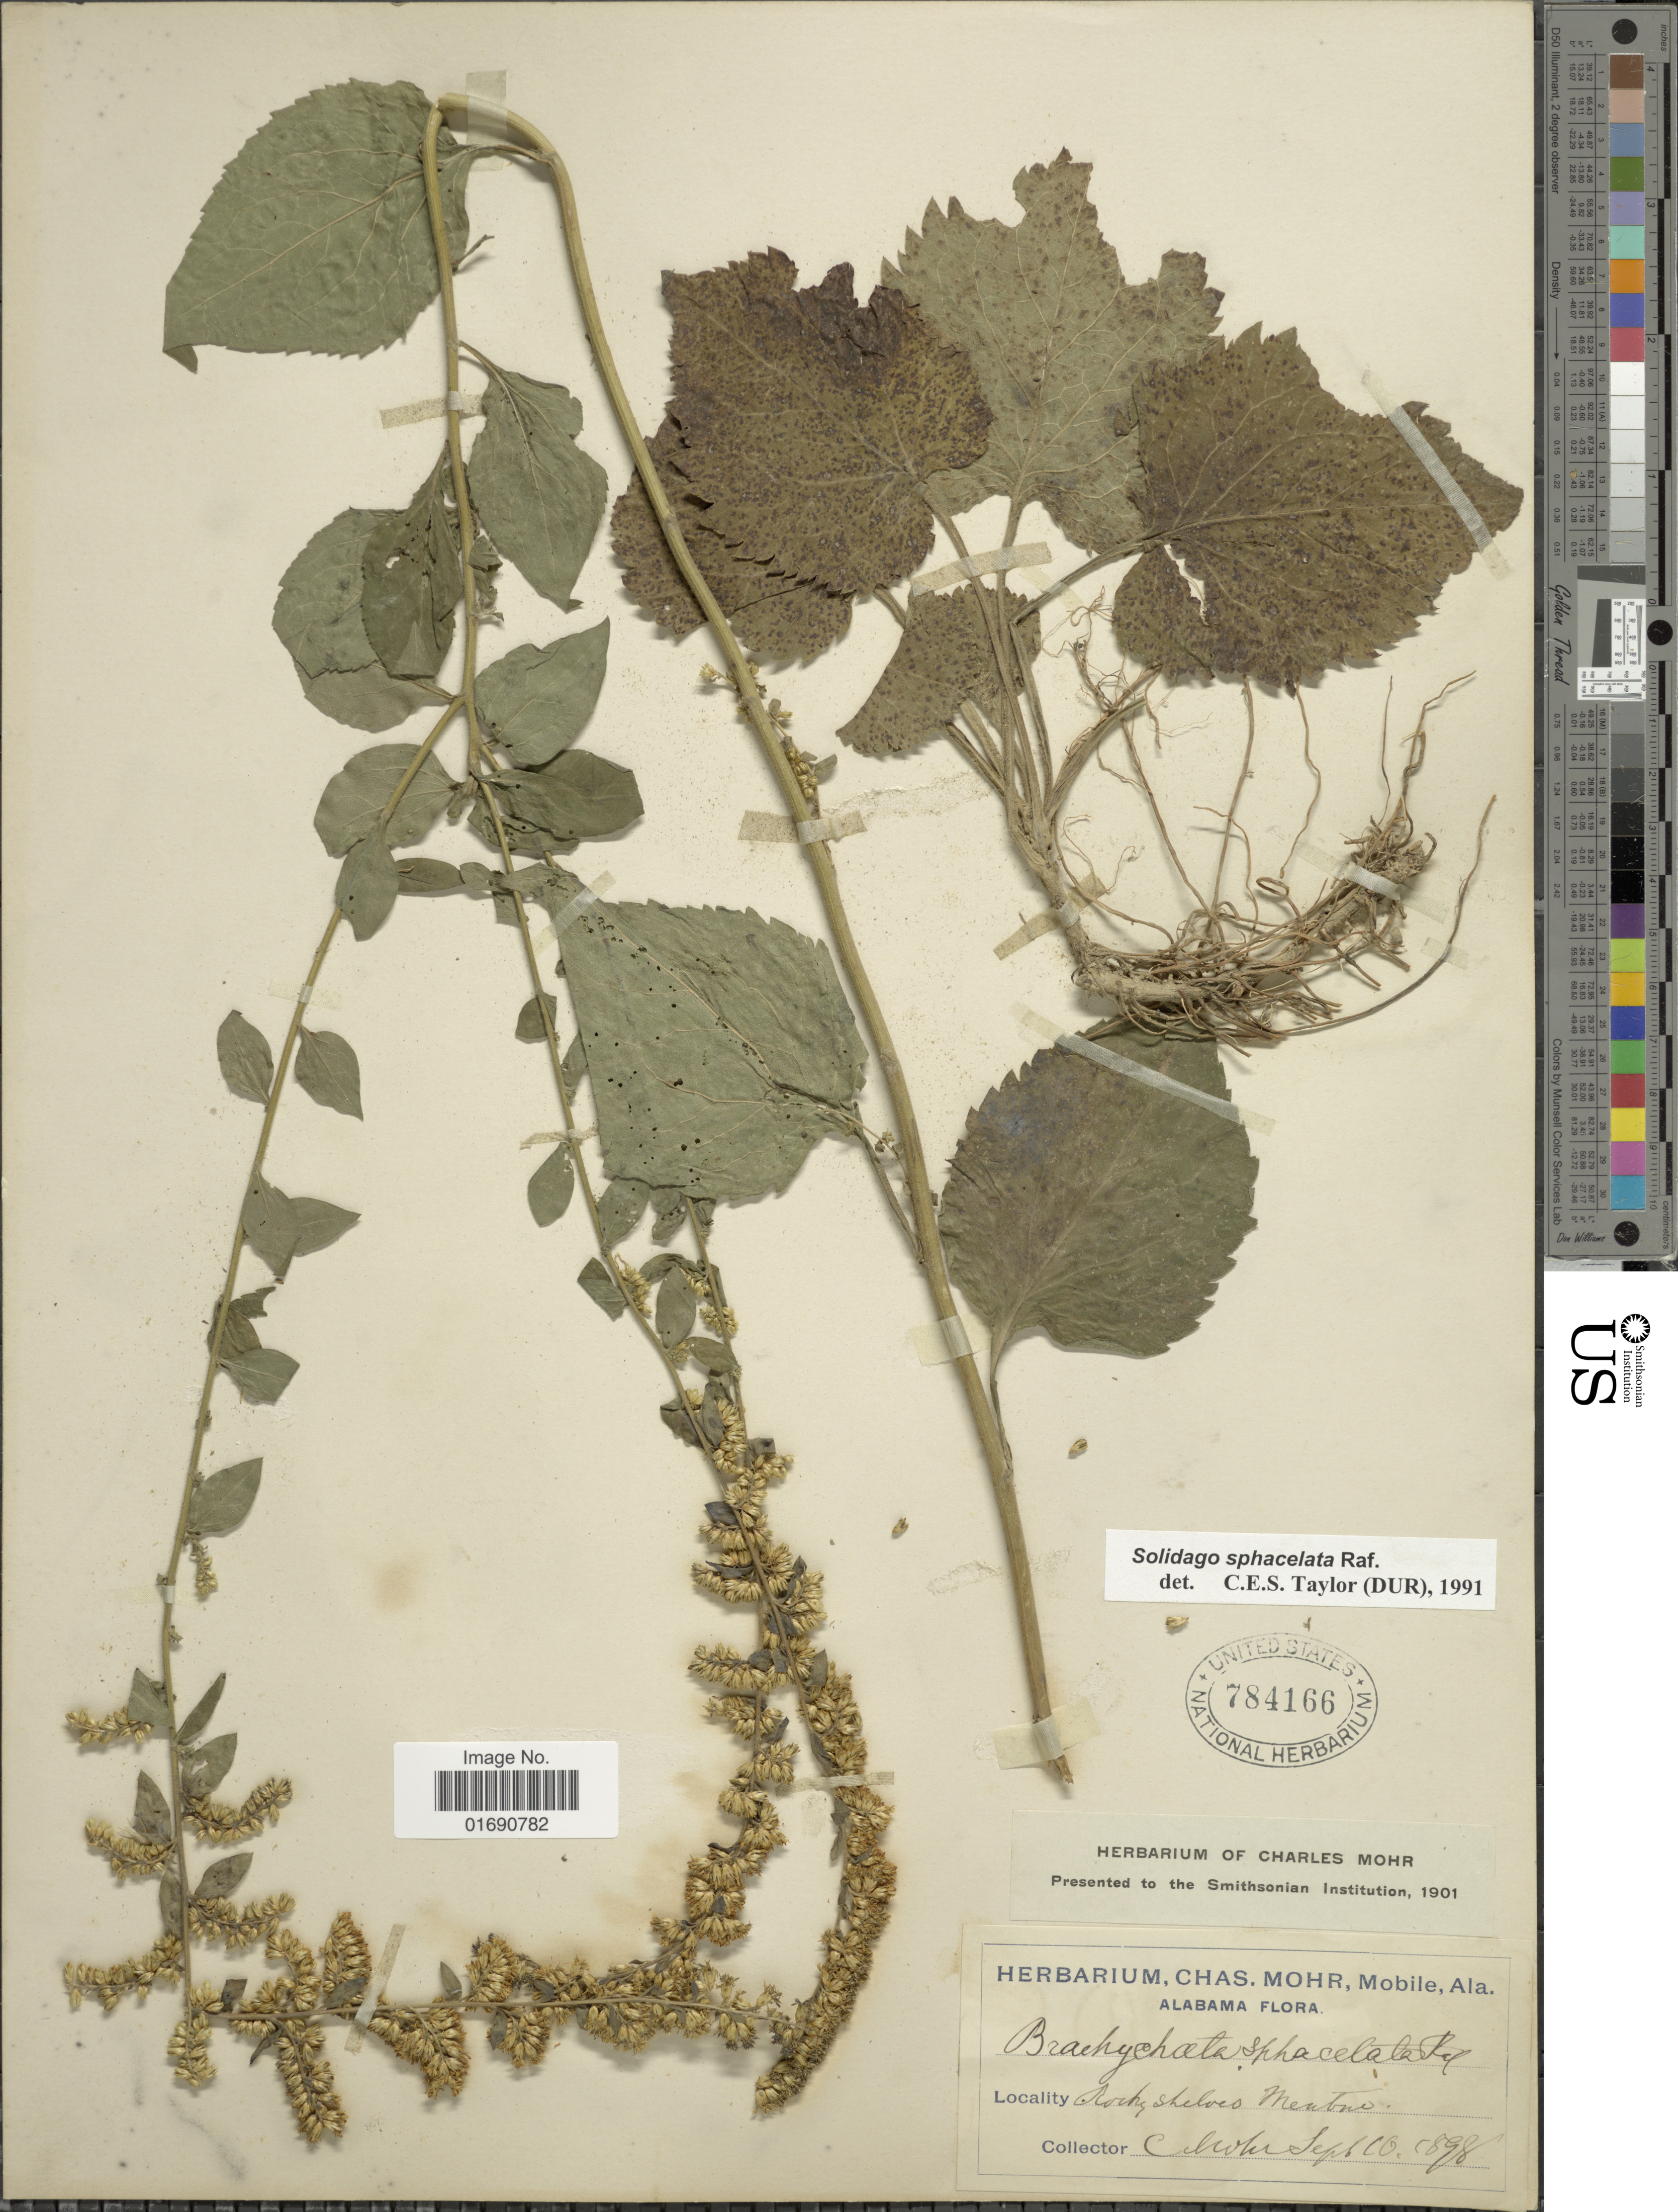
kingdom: Plantae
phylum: Tracheophyta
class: Magnoliopsida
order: Asterales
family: Asteraceae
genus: Solidago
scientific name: Solidago sphacelata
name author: Raf.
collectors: C. T. Mohr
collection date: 1898-09-10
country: United States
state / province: Alabama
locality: Rocky shelves Mantua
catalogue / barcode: US 784166